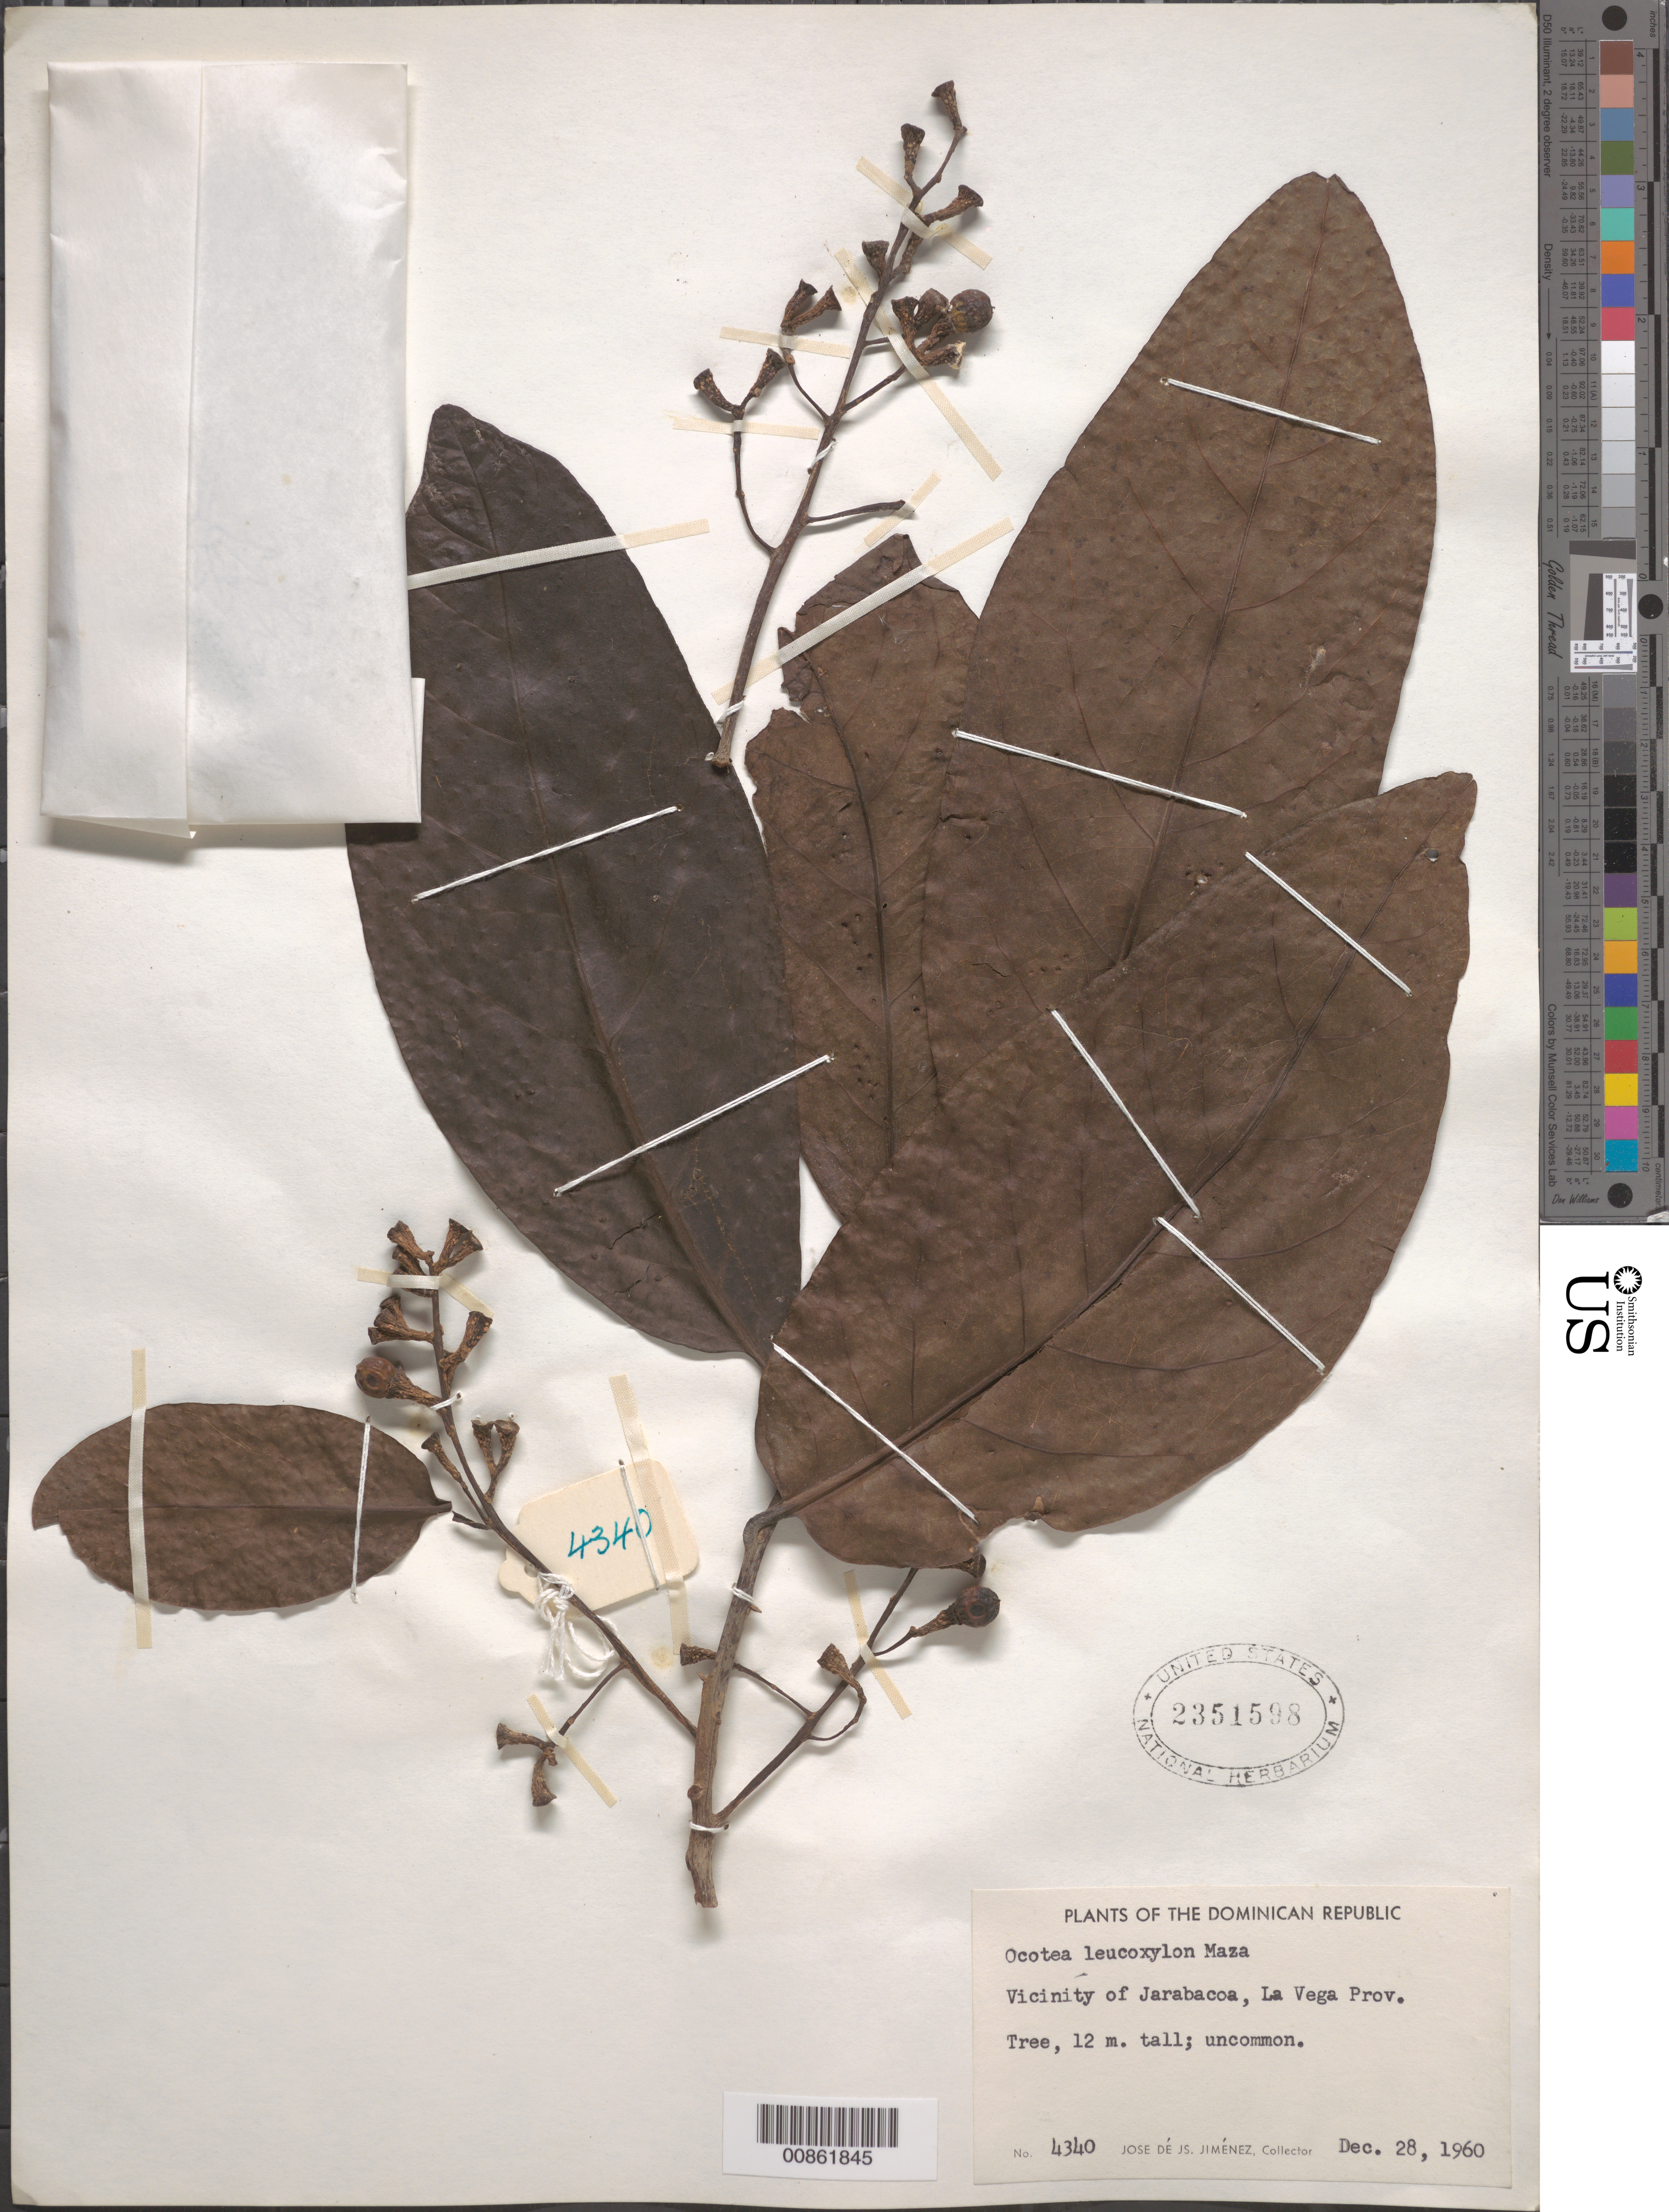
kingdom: Plantae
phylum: Tracheophyta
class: Magnoliopsida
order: Laurales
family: Lauraceae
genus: Ocotea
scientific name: Ocotea leucoxylon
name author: (Sw.) Laness.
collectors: J. J. Jiménez Almonte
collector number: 4340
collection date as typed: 28 Dec 1960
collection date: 1960-12-28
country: Dominican Republic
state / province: La Vega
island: Hispaniola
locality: Vicinity of Jarabacoa.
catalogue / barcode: US 2351598